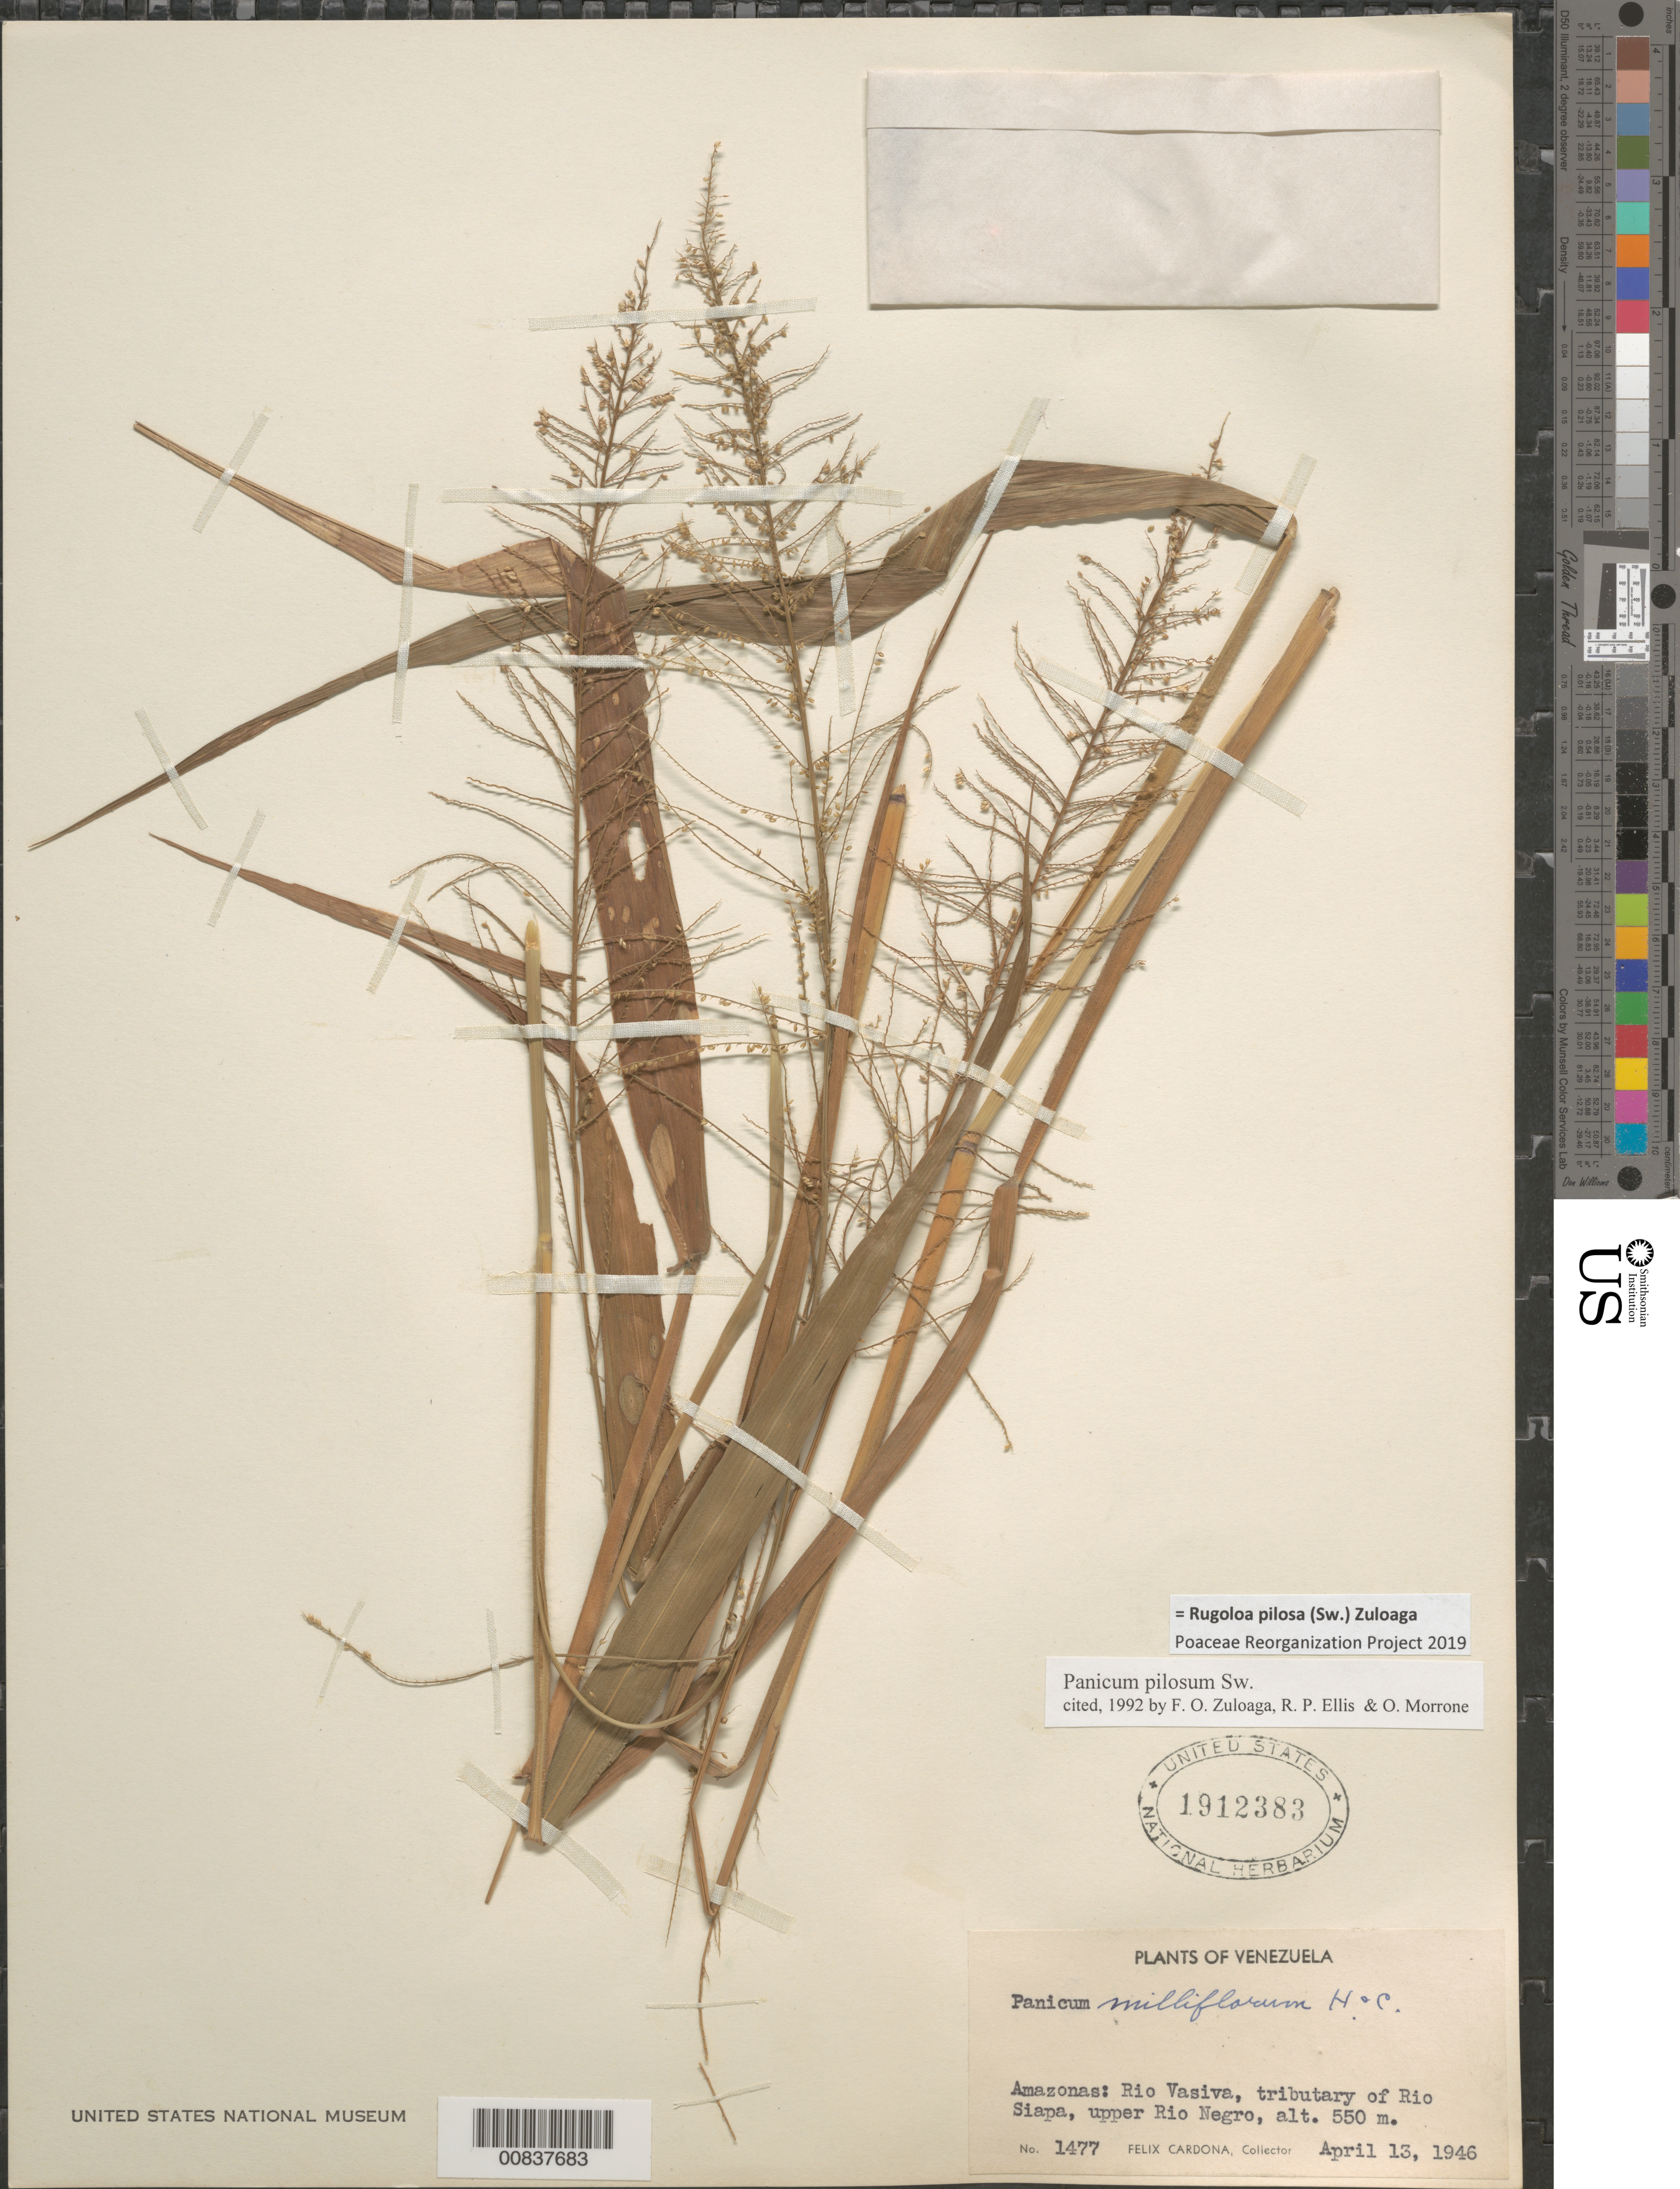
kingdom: Plantae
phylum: Tracheophyta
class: Liliopsida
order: Poales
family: Poaceae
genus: Panicum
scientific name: Panicum pilosum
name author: Sw.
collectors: F. Cardona Puig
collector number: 1477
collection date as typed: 13-Apr-46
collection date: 1946-04-13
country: Venezuela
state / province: Amazonas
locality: Río Vasiva, tributary of Río Siapa, upper Río Negro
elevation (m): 550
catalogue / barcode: US 1912383